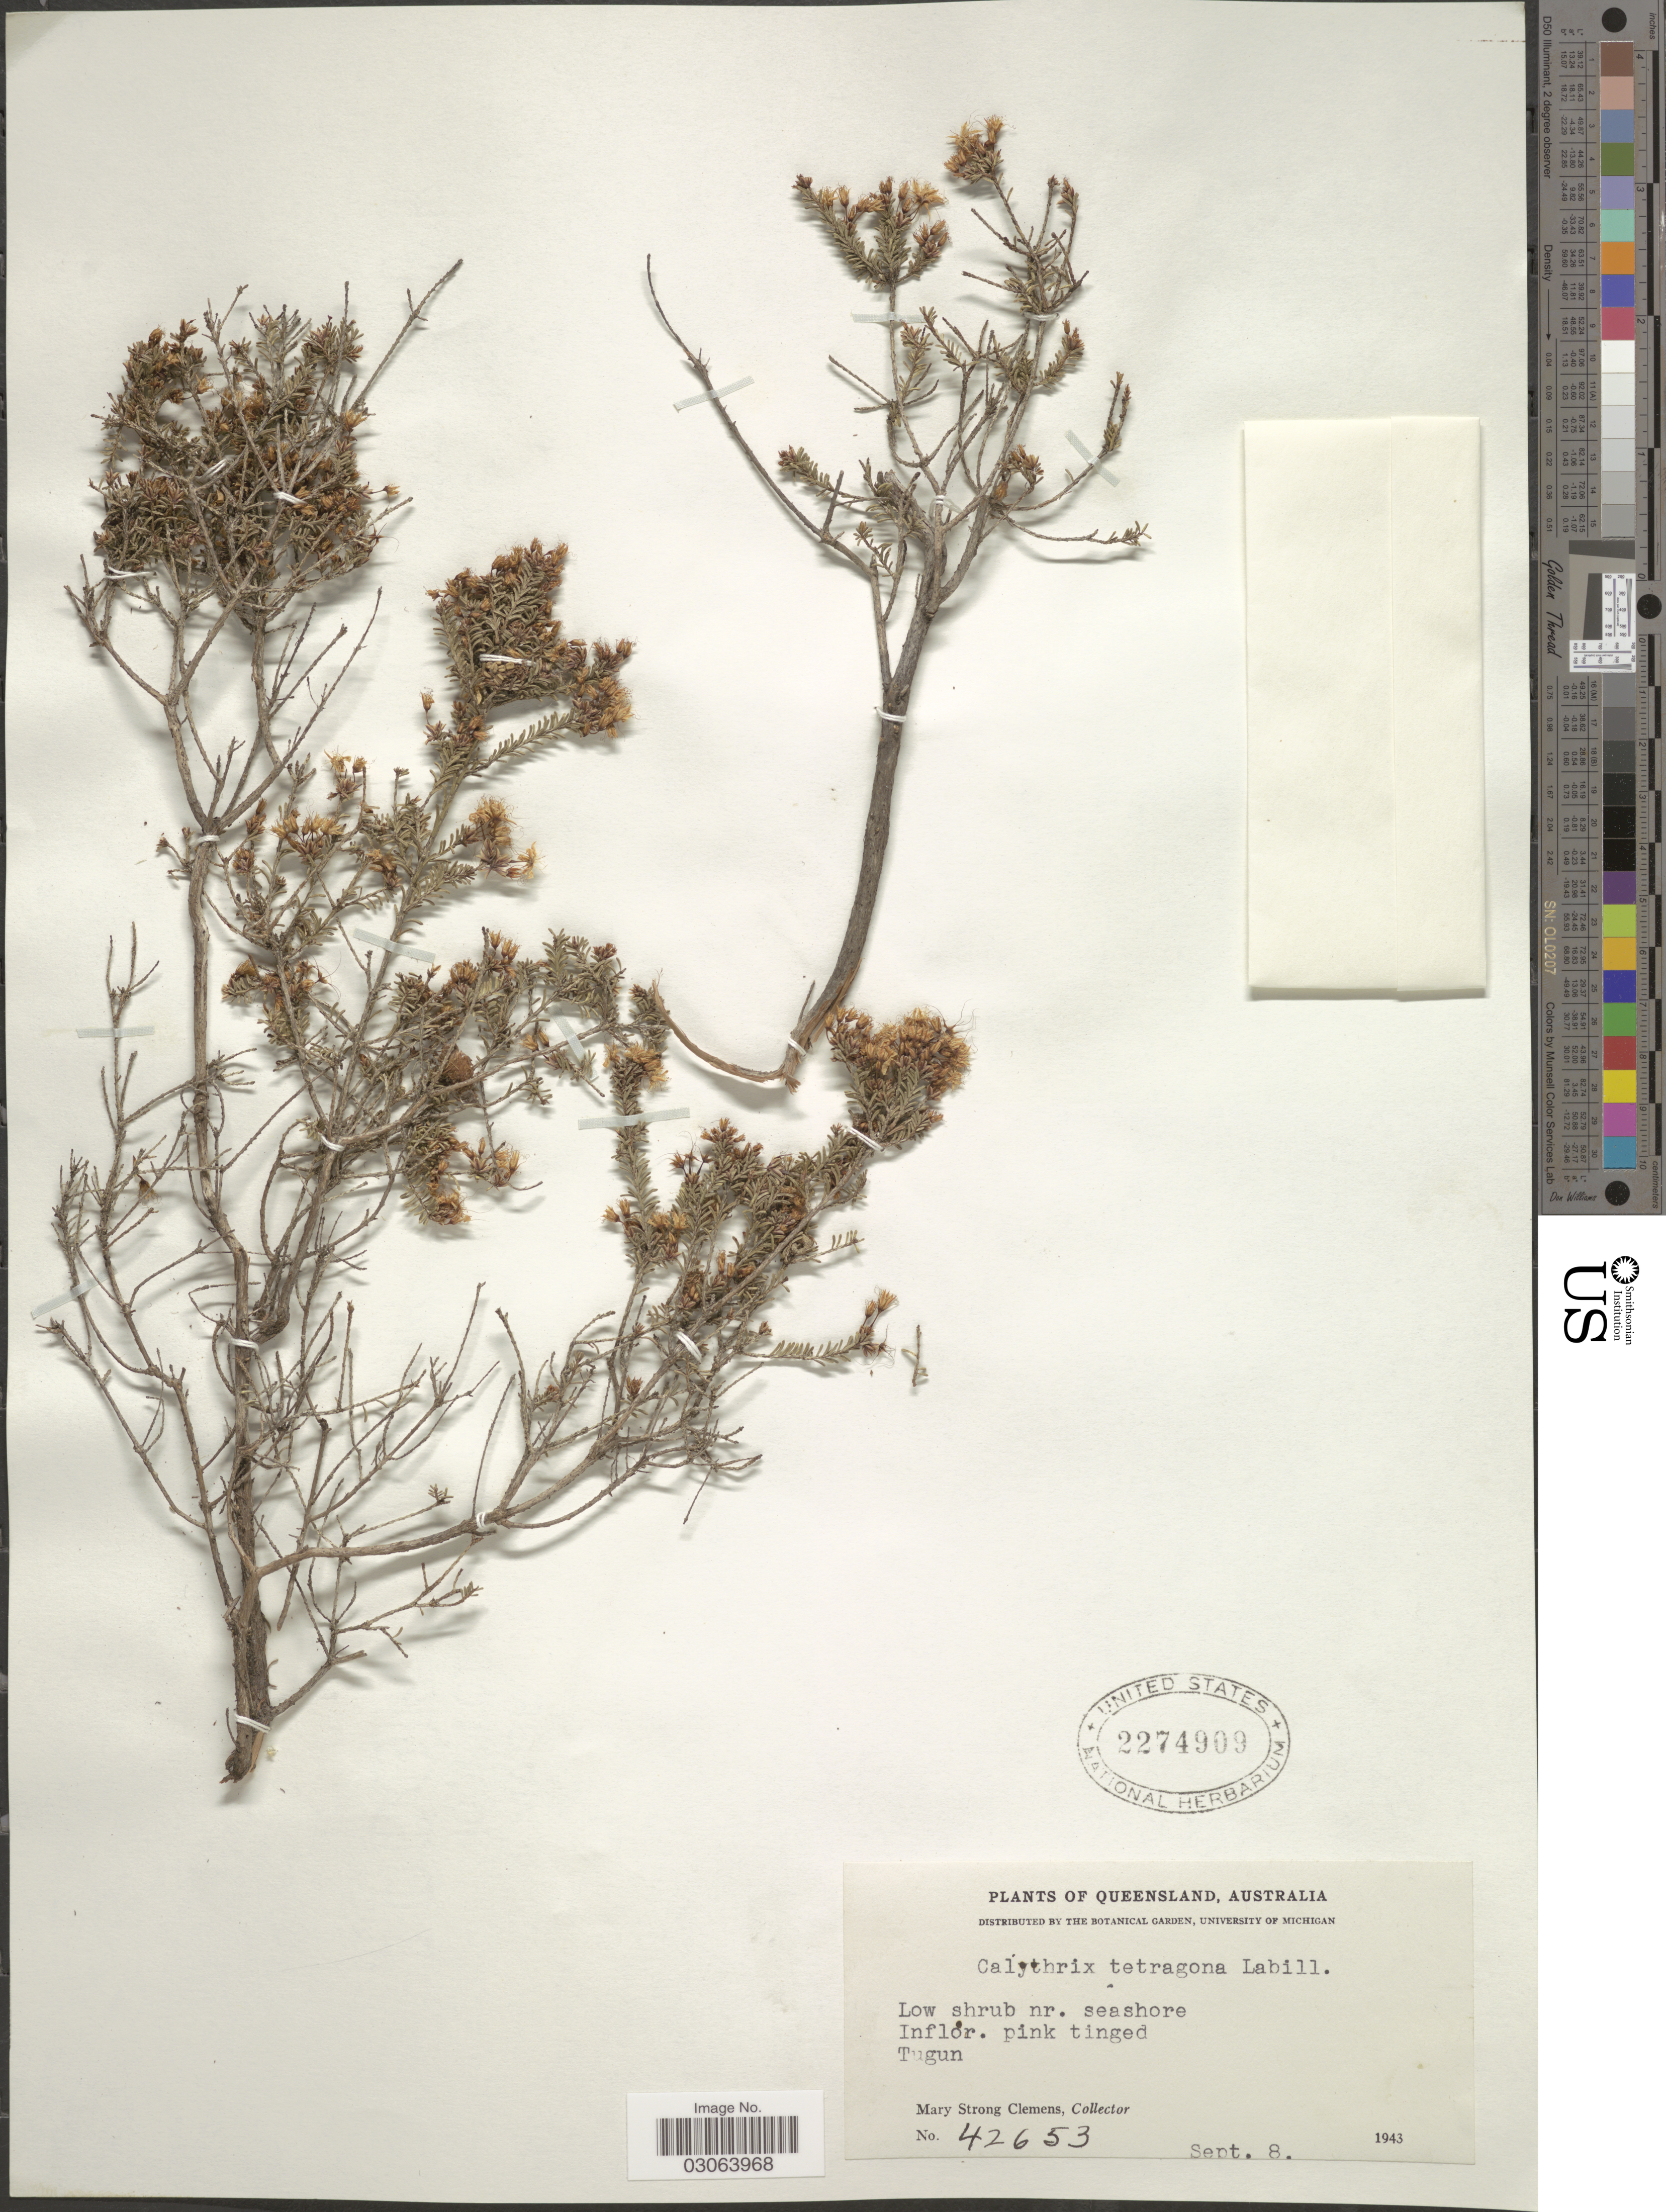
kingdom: Plantae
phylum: Tracheophyta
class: Magnoliopsida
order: Myrtales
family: Myrtaceae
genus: Calytrix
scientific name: Calytrix tetragona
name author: Labill.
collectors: M. S. Clemens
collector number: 42653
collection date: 1943-09-08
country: Australia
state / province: Queensland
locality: Tugun.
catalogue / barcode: US 2274909